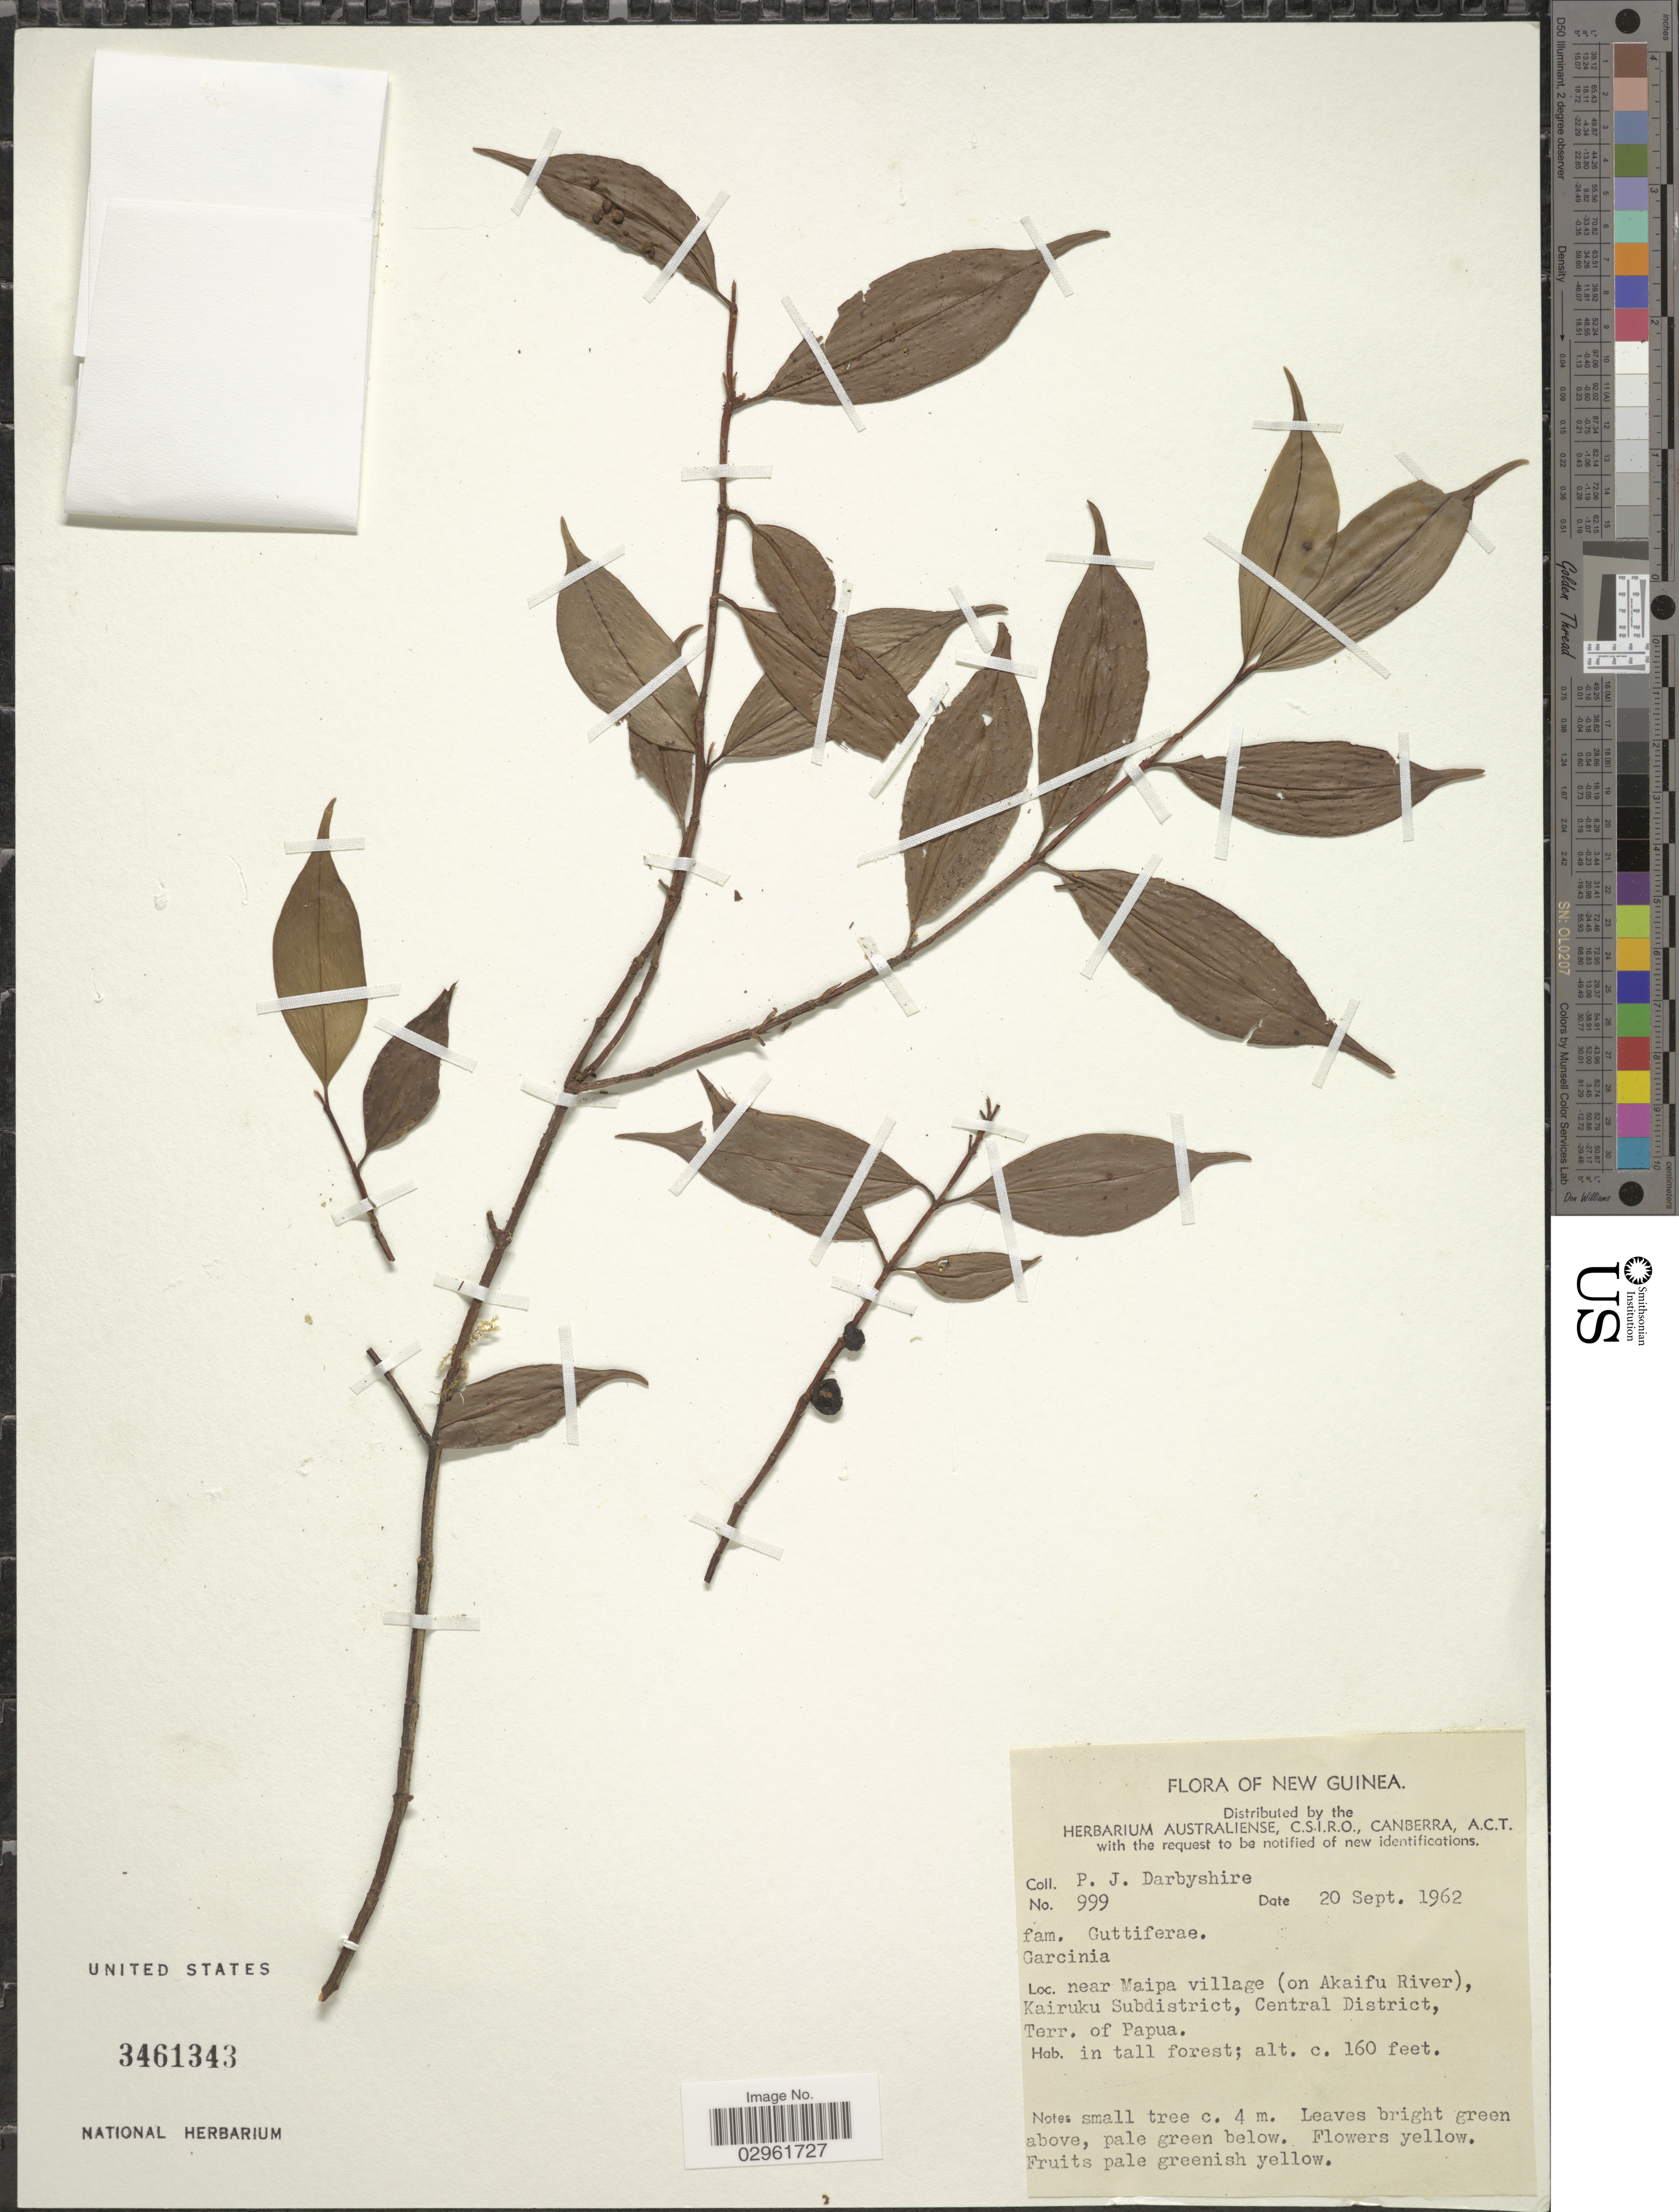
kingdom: Plantae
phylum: Tracheophyta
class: Magnoliopsida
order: Malpighiales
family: Clusiaceae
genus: Garcinia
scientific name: Garcinia sp.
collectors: P. Darbyshire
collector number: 999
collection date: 1962-09-20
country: Papua New Guinea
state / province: Central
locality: New Guinea. Near Maipa village (on Akaifu River), Kairuku Subdistrict, Central District, Terr. of Papua.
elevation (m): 49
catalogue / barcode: US 3461343